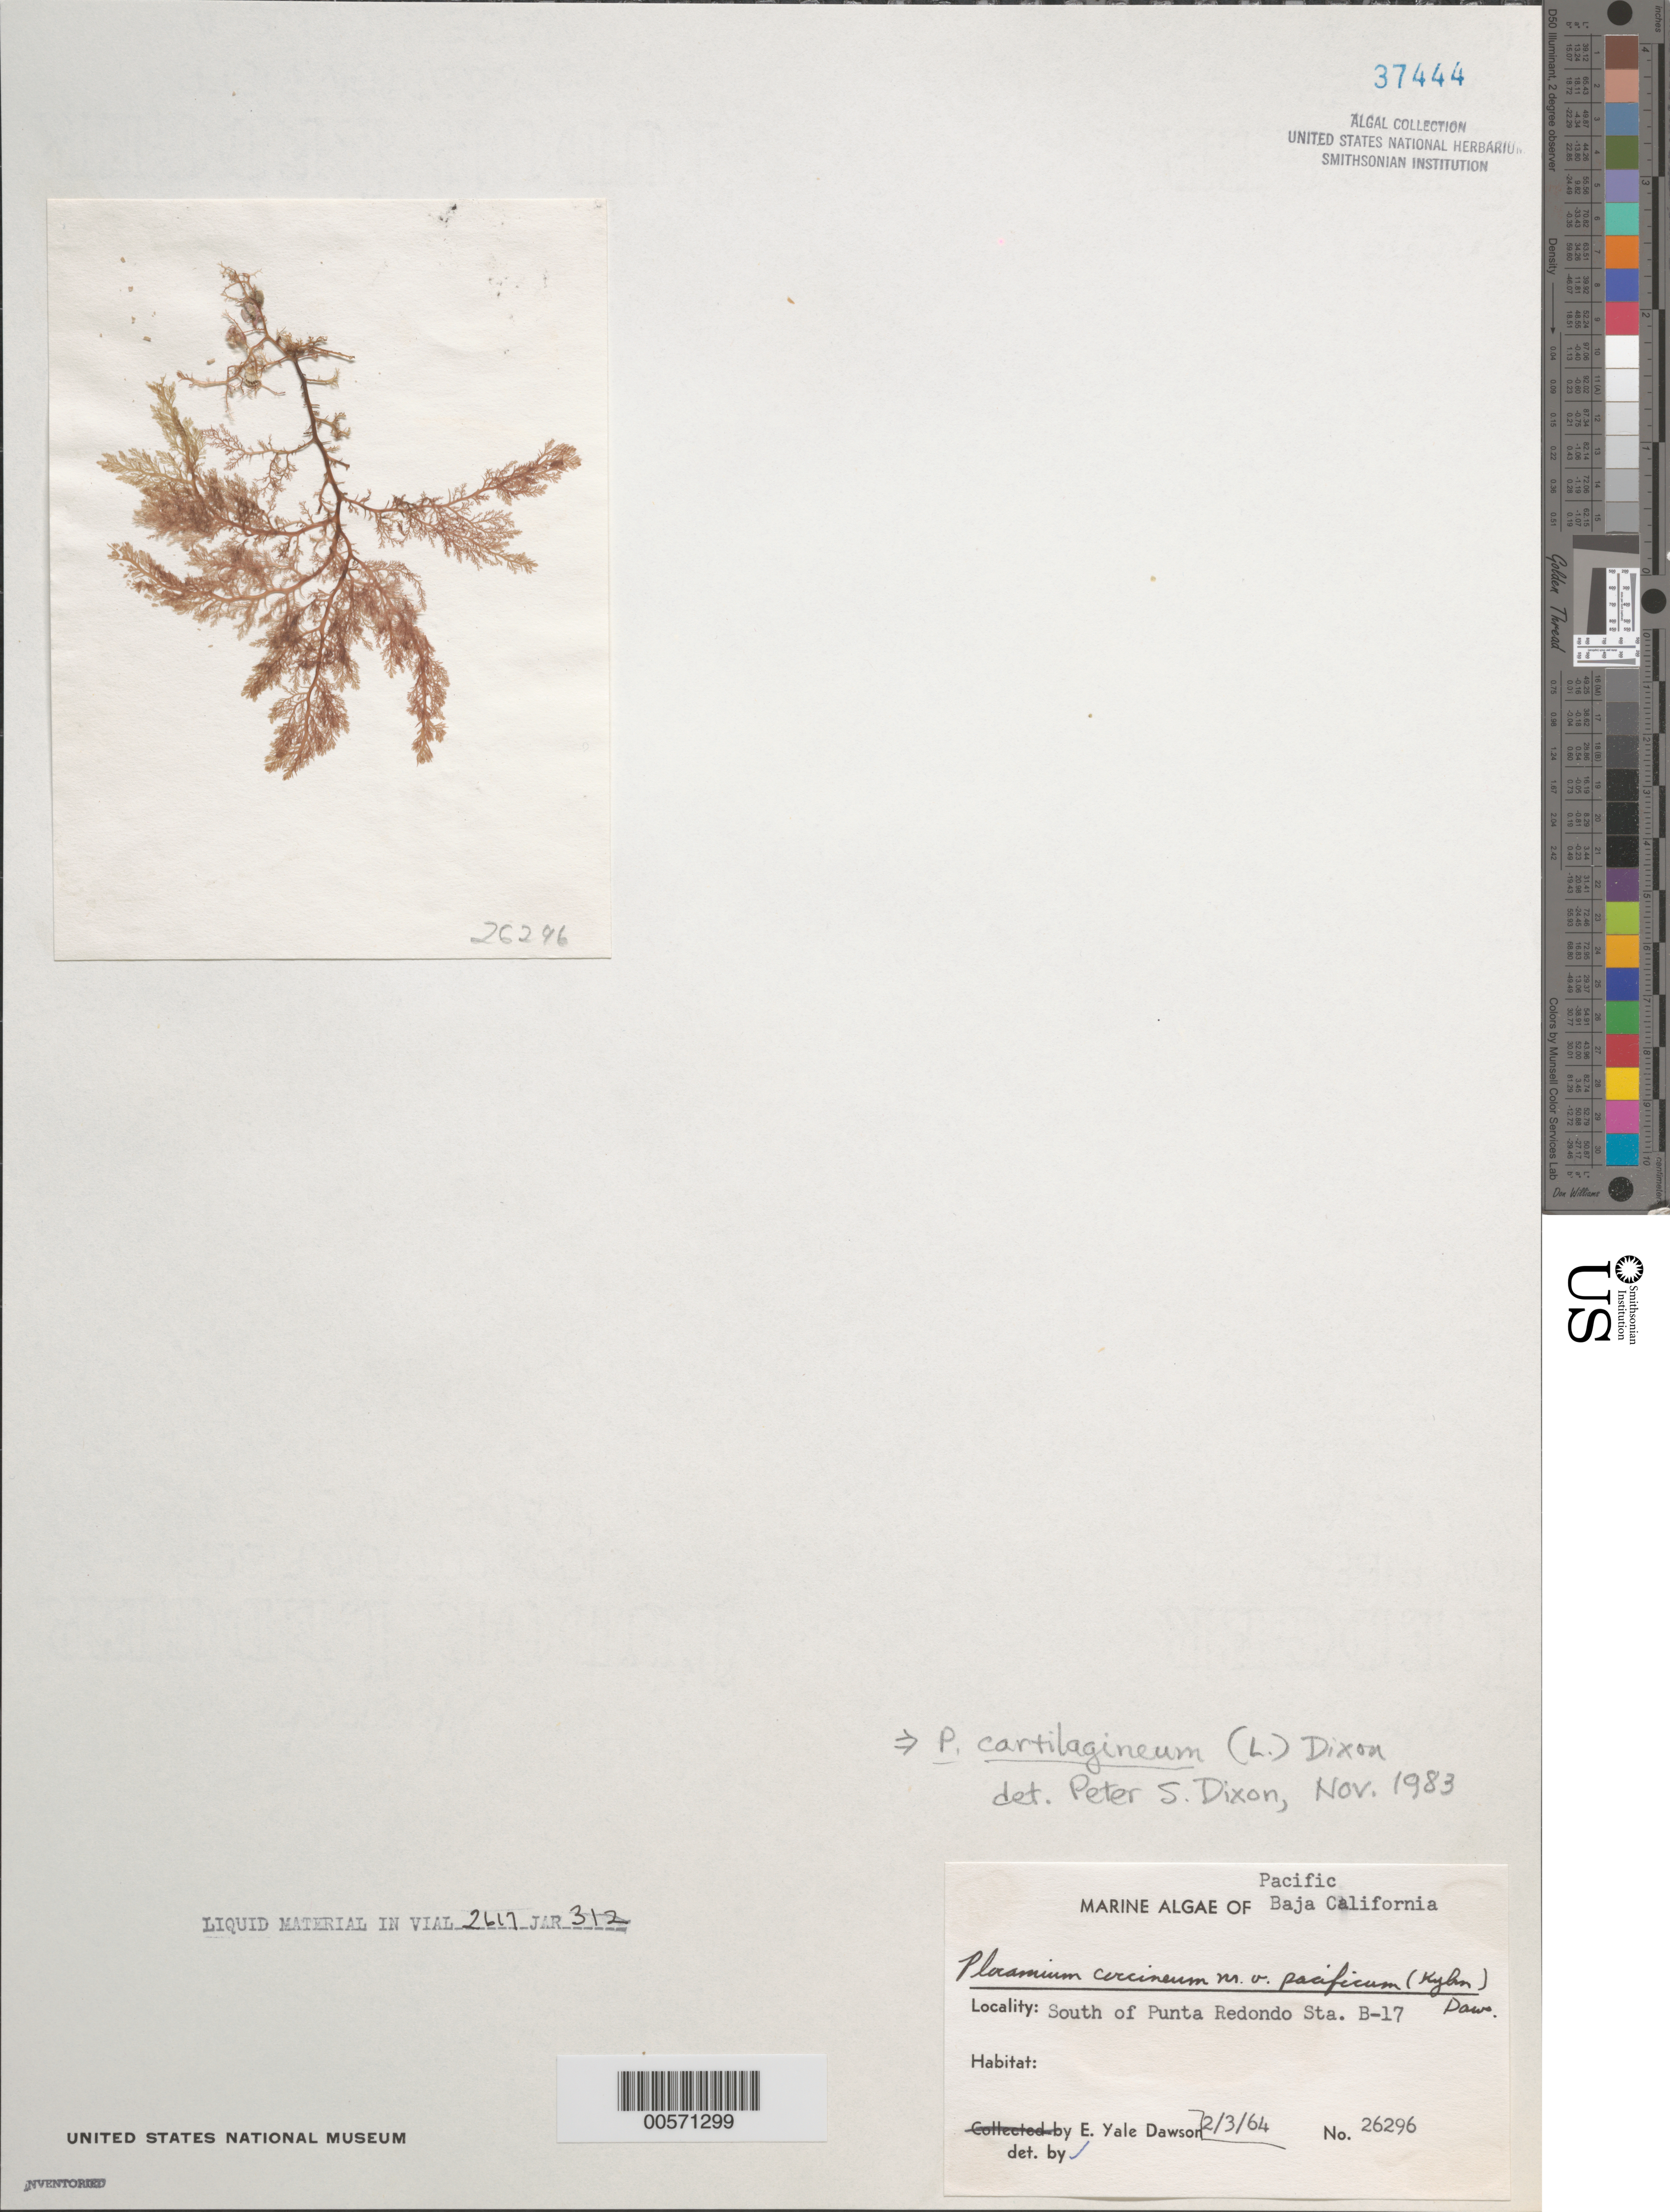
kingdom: Plantae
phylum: Rhodophyta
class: Florideophyceae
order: Plocamiales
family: Plocamiaceae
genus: Plocamium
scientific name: Plocamium cartilagineum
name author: (L.) P.S. Dixon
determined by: Dixon, P. S.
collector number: EYD 26296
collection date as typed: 03 Feb 1964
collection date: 1964-02-03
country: Mexico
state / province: Baja California Sur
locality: South of Punta Redondo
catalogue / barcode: US 37444